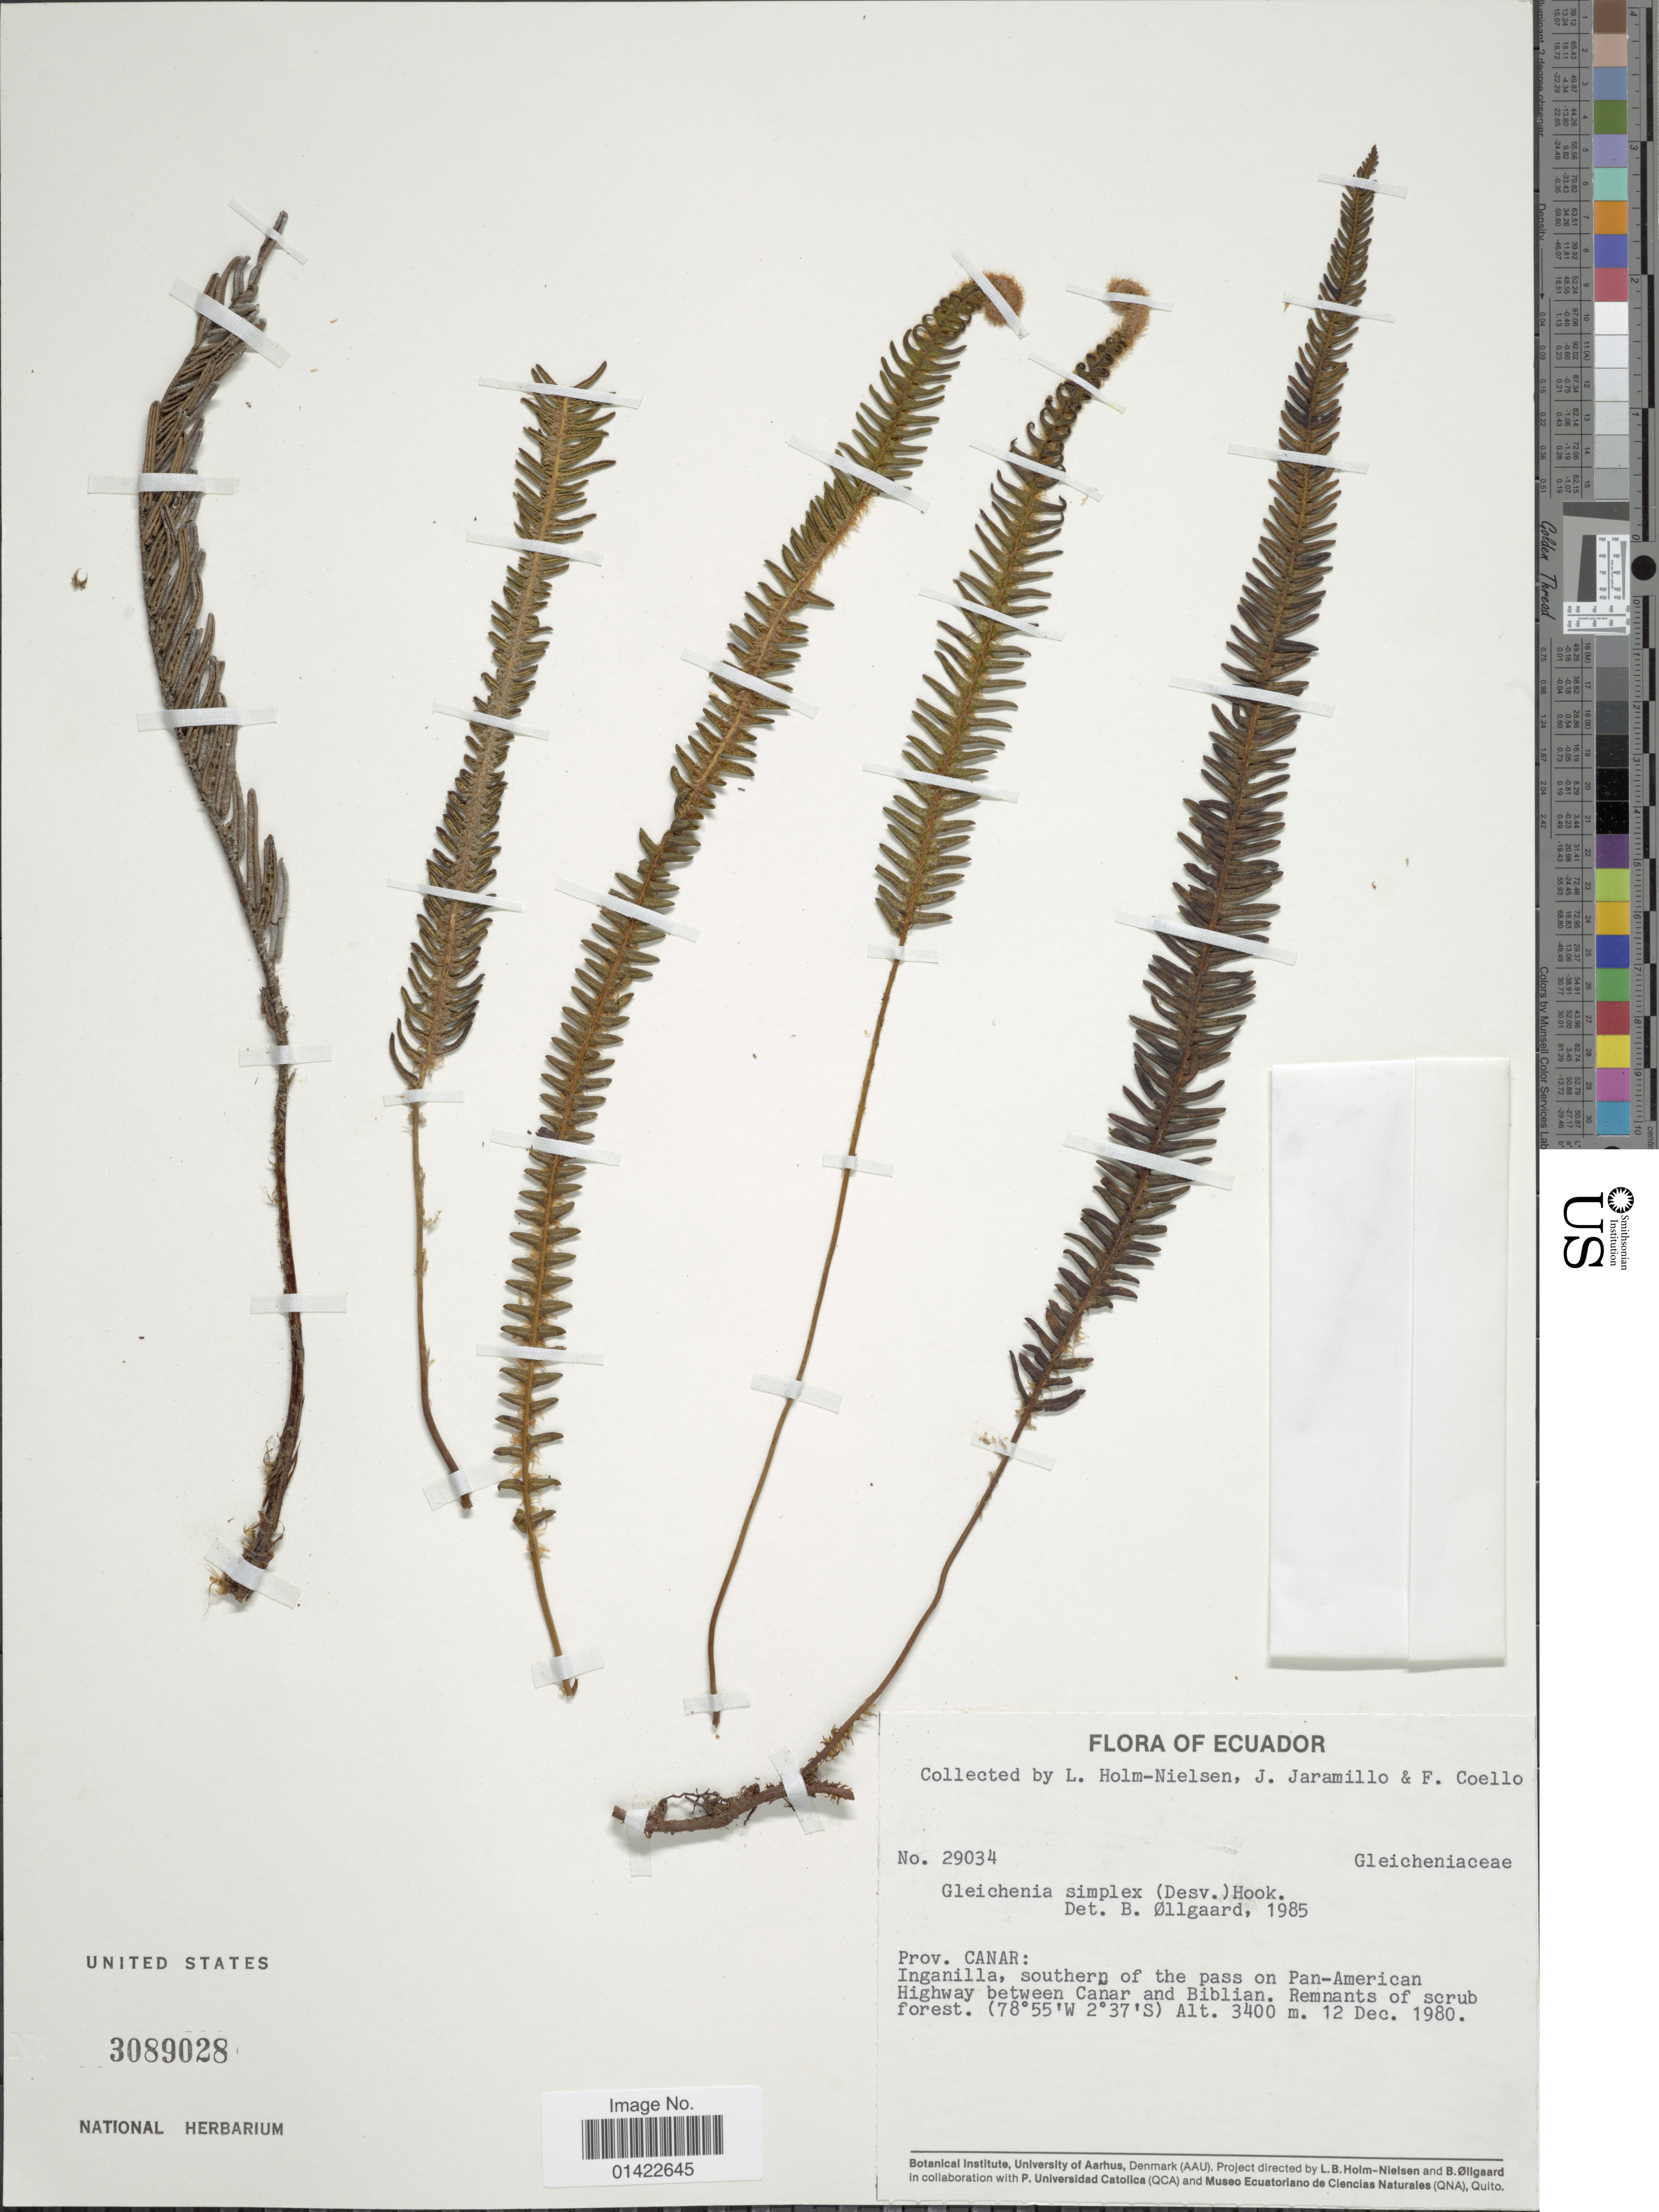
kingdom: Plantae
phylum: Tracheophyta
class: Polypodiopsida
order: Gleicheniales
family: Gleicheniaceae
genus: Sticherus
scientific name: Sticherus simplex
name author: (Desv.) Ching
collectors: L. B. Holm-Nielsen, J. Jaramillo & F. Coello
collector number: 29034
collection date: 1980-12-12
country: Ecuador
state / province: Cañar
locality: Inganilla, southern of the pass on Pan-American Highway between Canar and Biblian.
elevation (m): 3400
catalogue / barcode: US 3089028